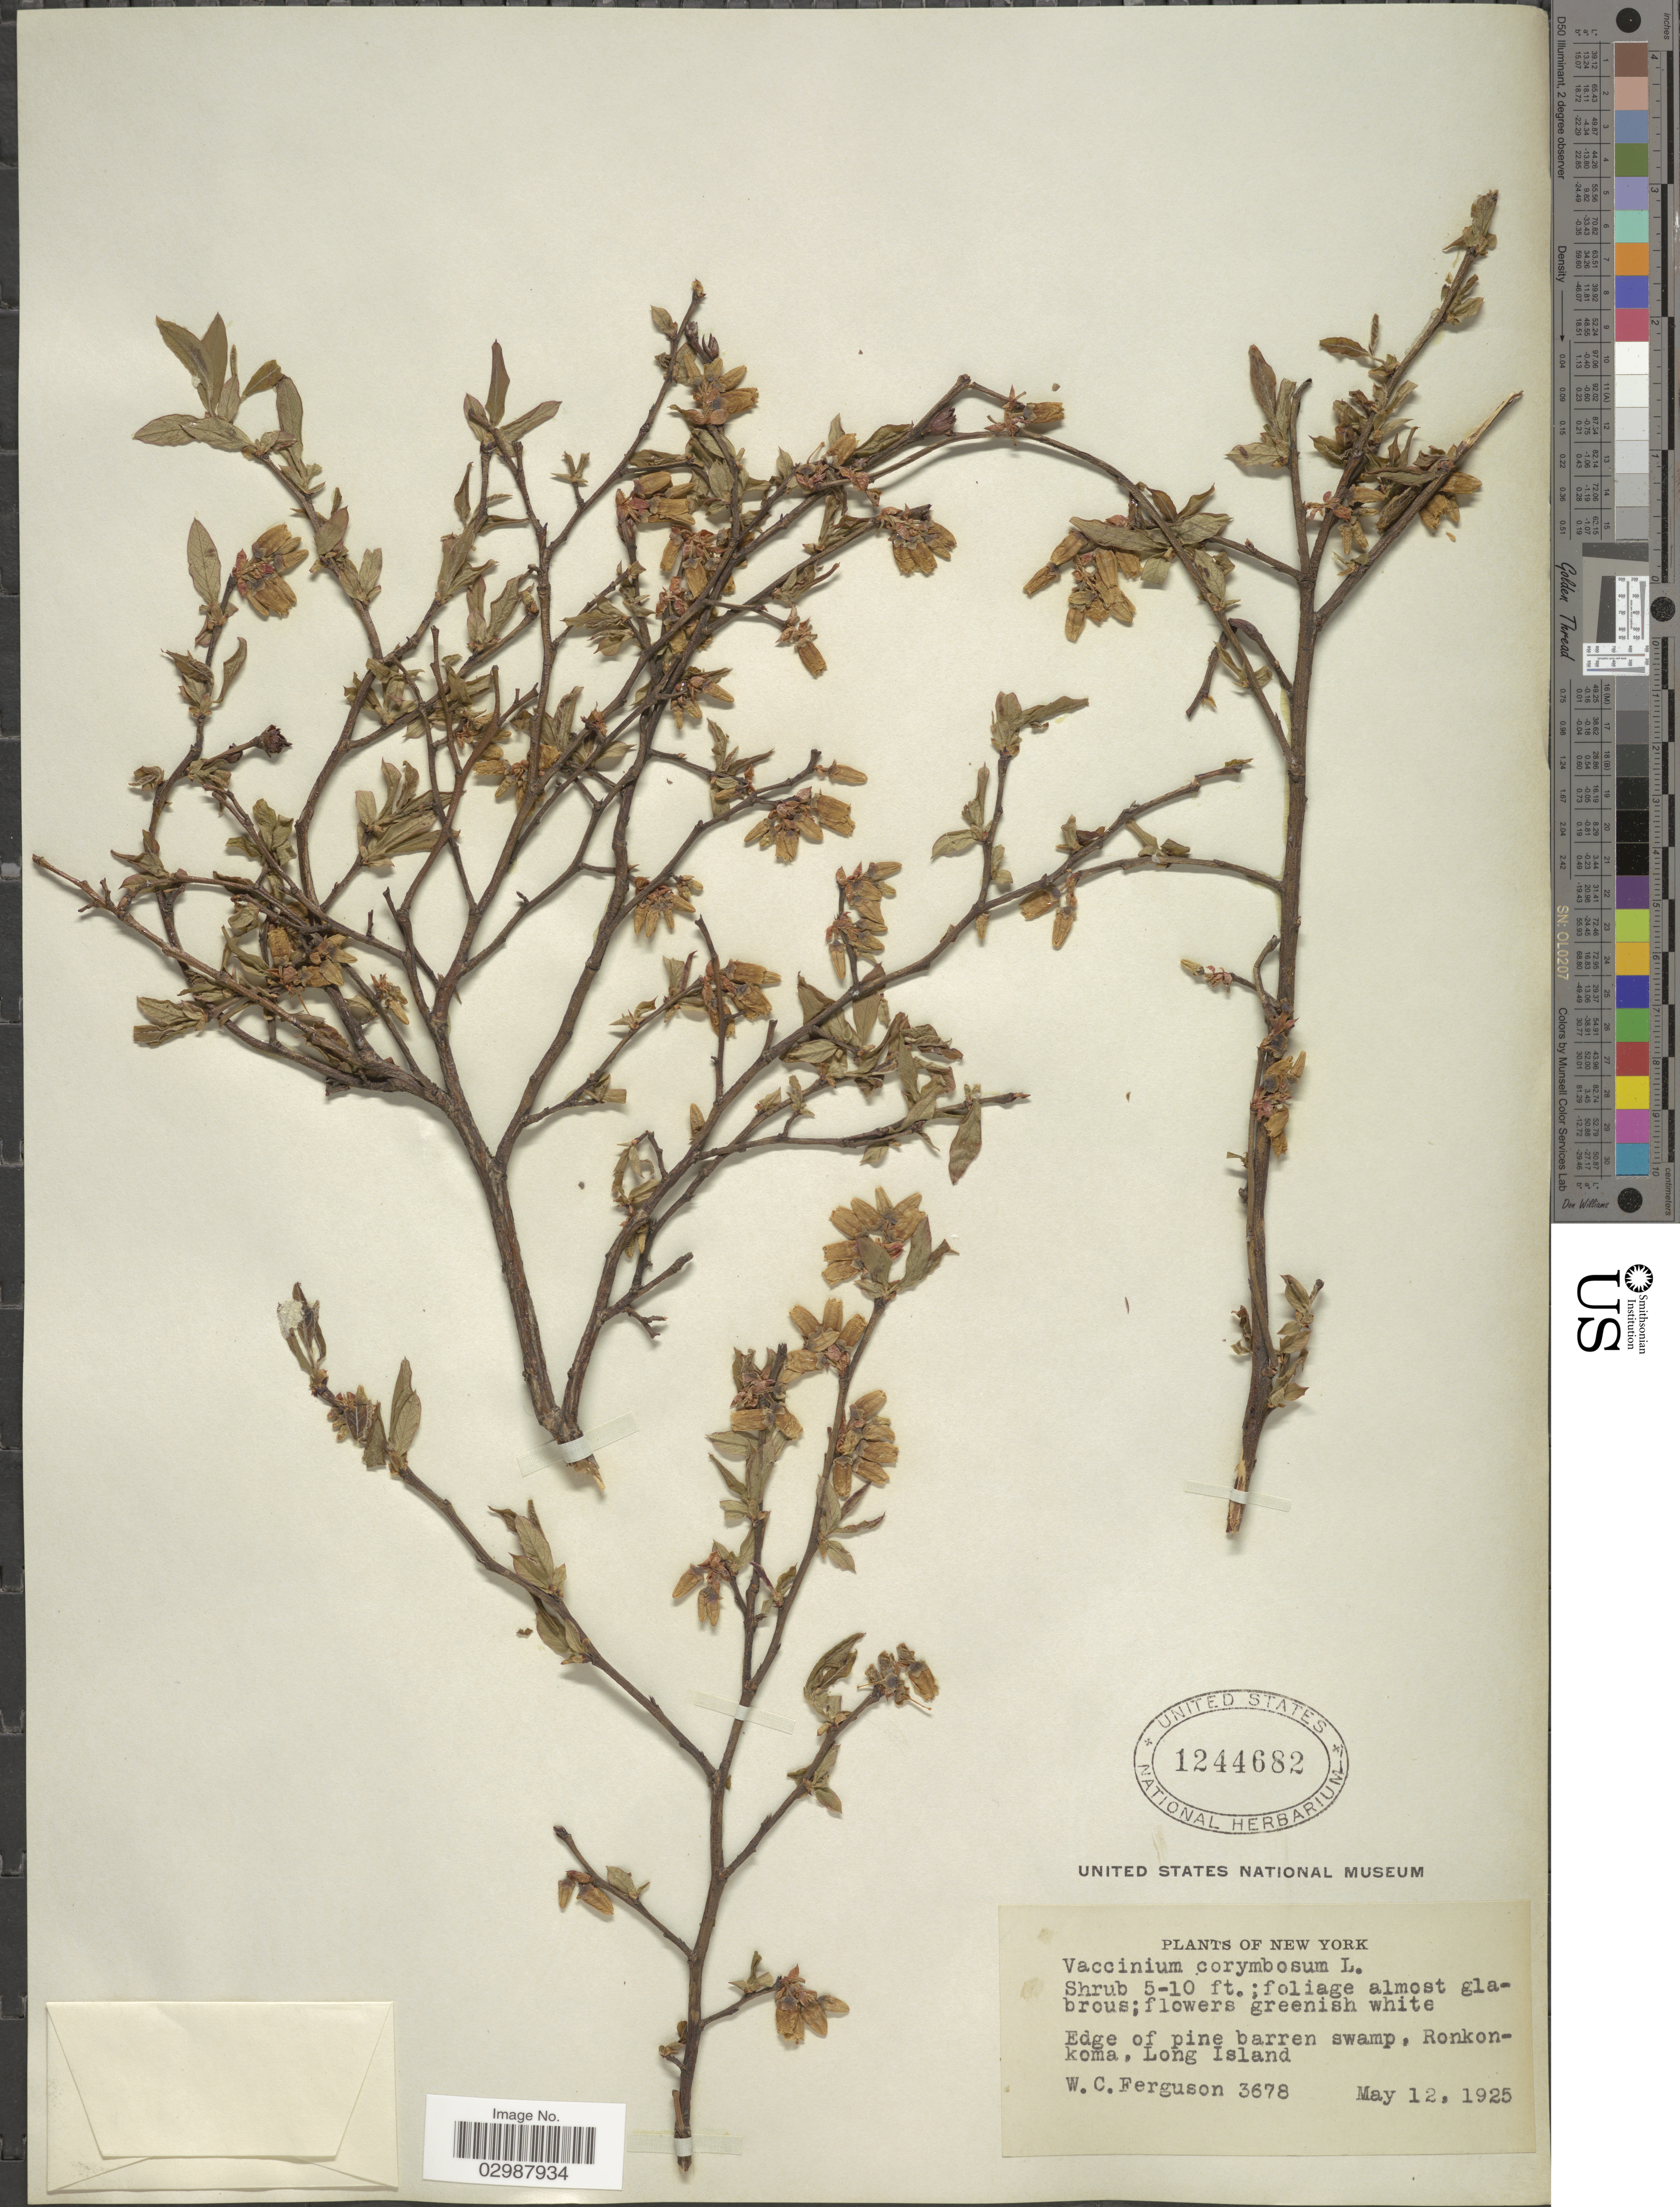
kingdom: Plantae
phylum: Tracheophyta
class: Magnoliopsida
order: Ericales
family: Ericaceae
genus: Vaccinium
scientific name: Vaccinium corymbosum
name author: L.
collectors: W. Ferguson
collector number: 3678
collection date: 1925-05-12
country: United States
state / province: New York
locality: Edge of pine barren swamp, Ronkonkoma, Long Island.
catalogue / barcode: US 1244682